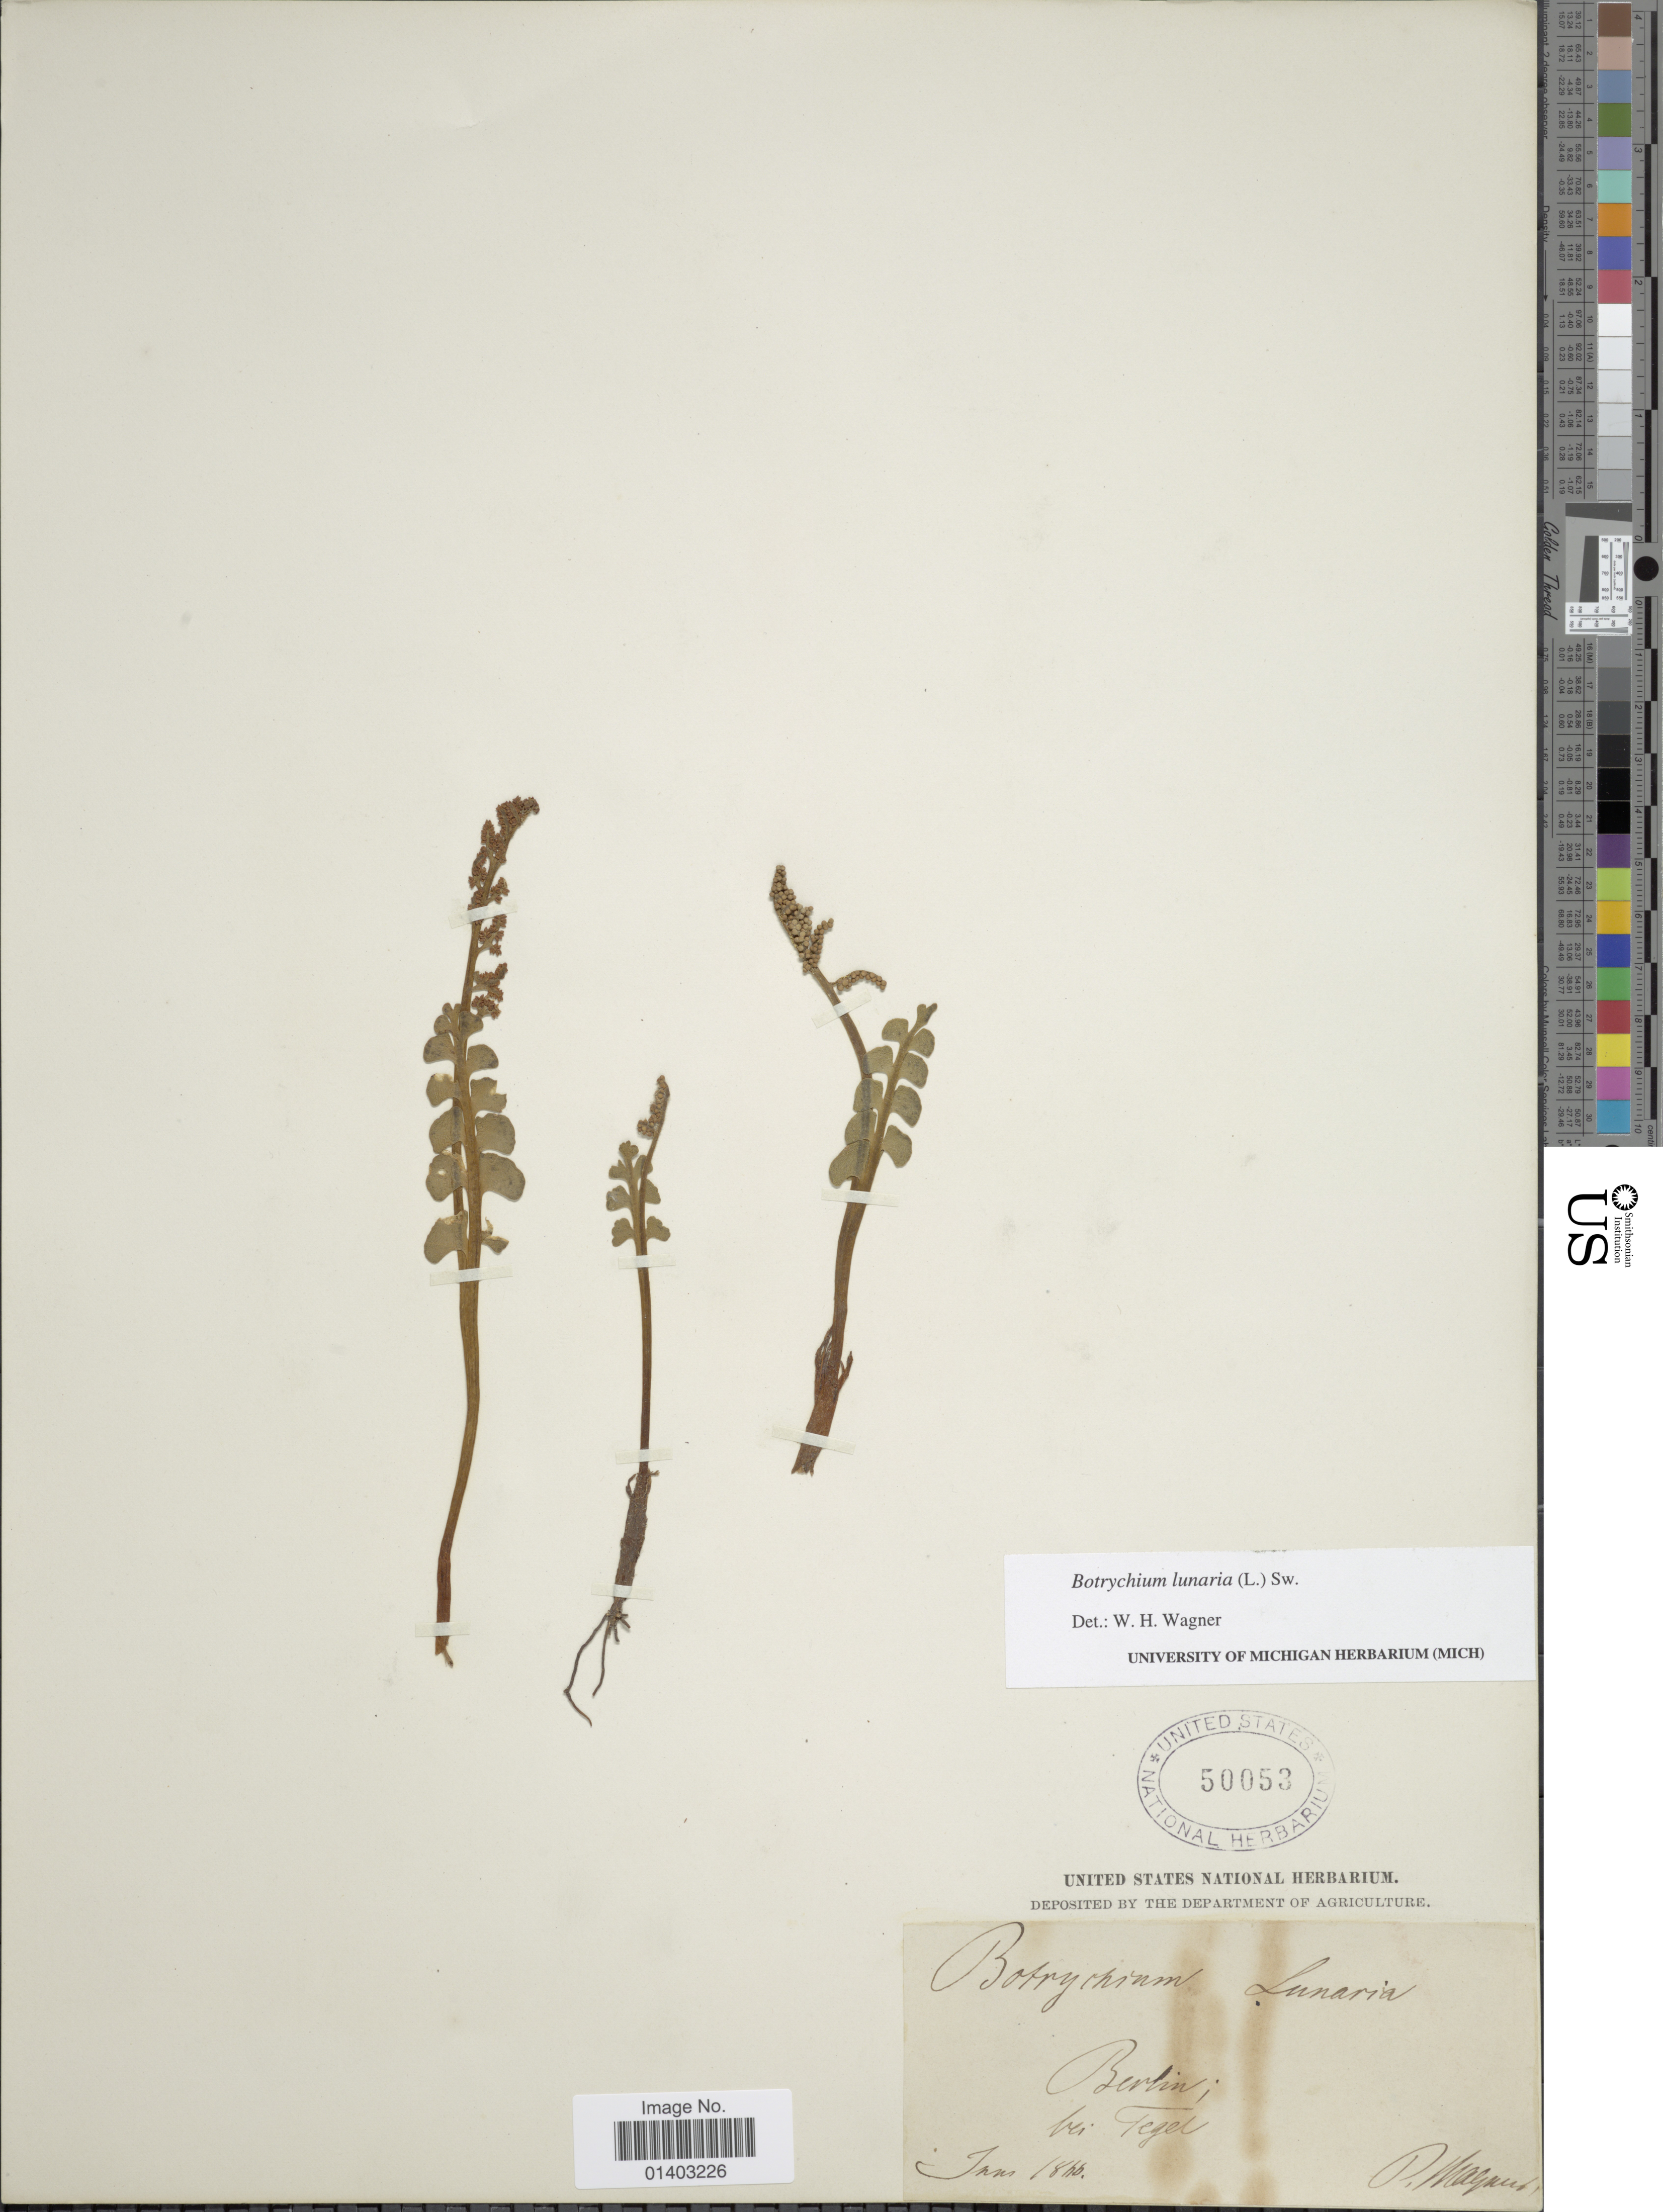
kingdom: Plantae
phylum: Tracheophyta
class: Polypodiopsida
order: Ophioglossales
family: Ophioglossaceae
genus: Botrychium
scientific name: Botrychium lunaria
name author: (L.) Sw.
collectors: P. Magnerb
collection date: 1846-01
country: Germany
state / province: Berlin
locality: Bei Tegel [interpreted]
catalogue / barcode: US 50053